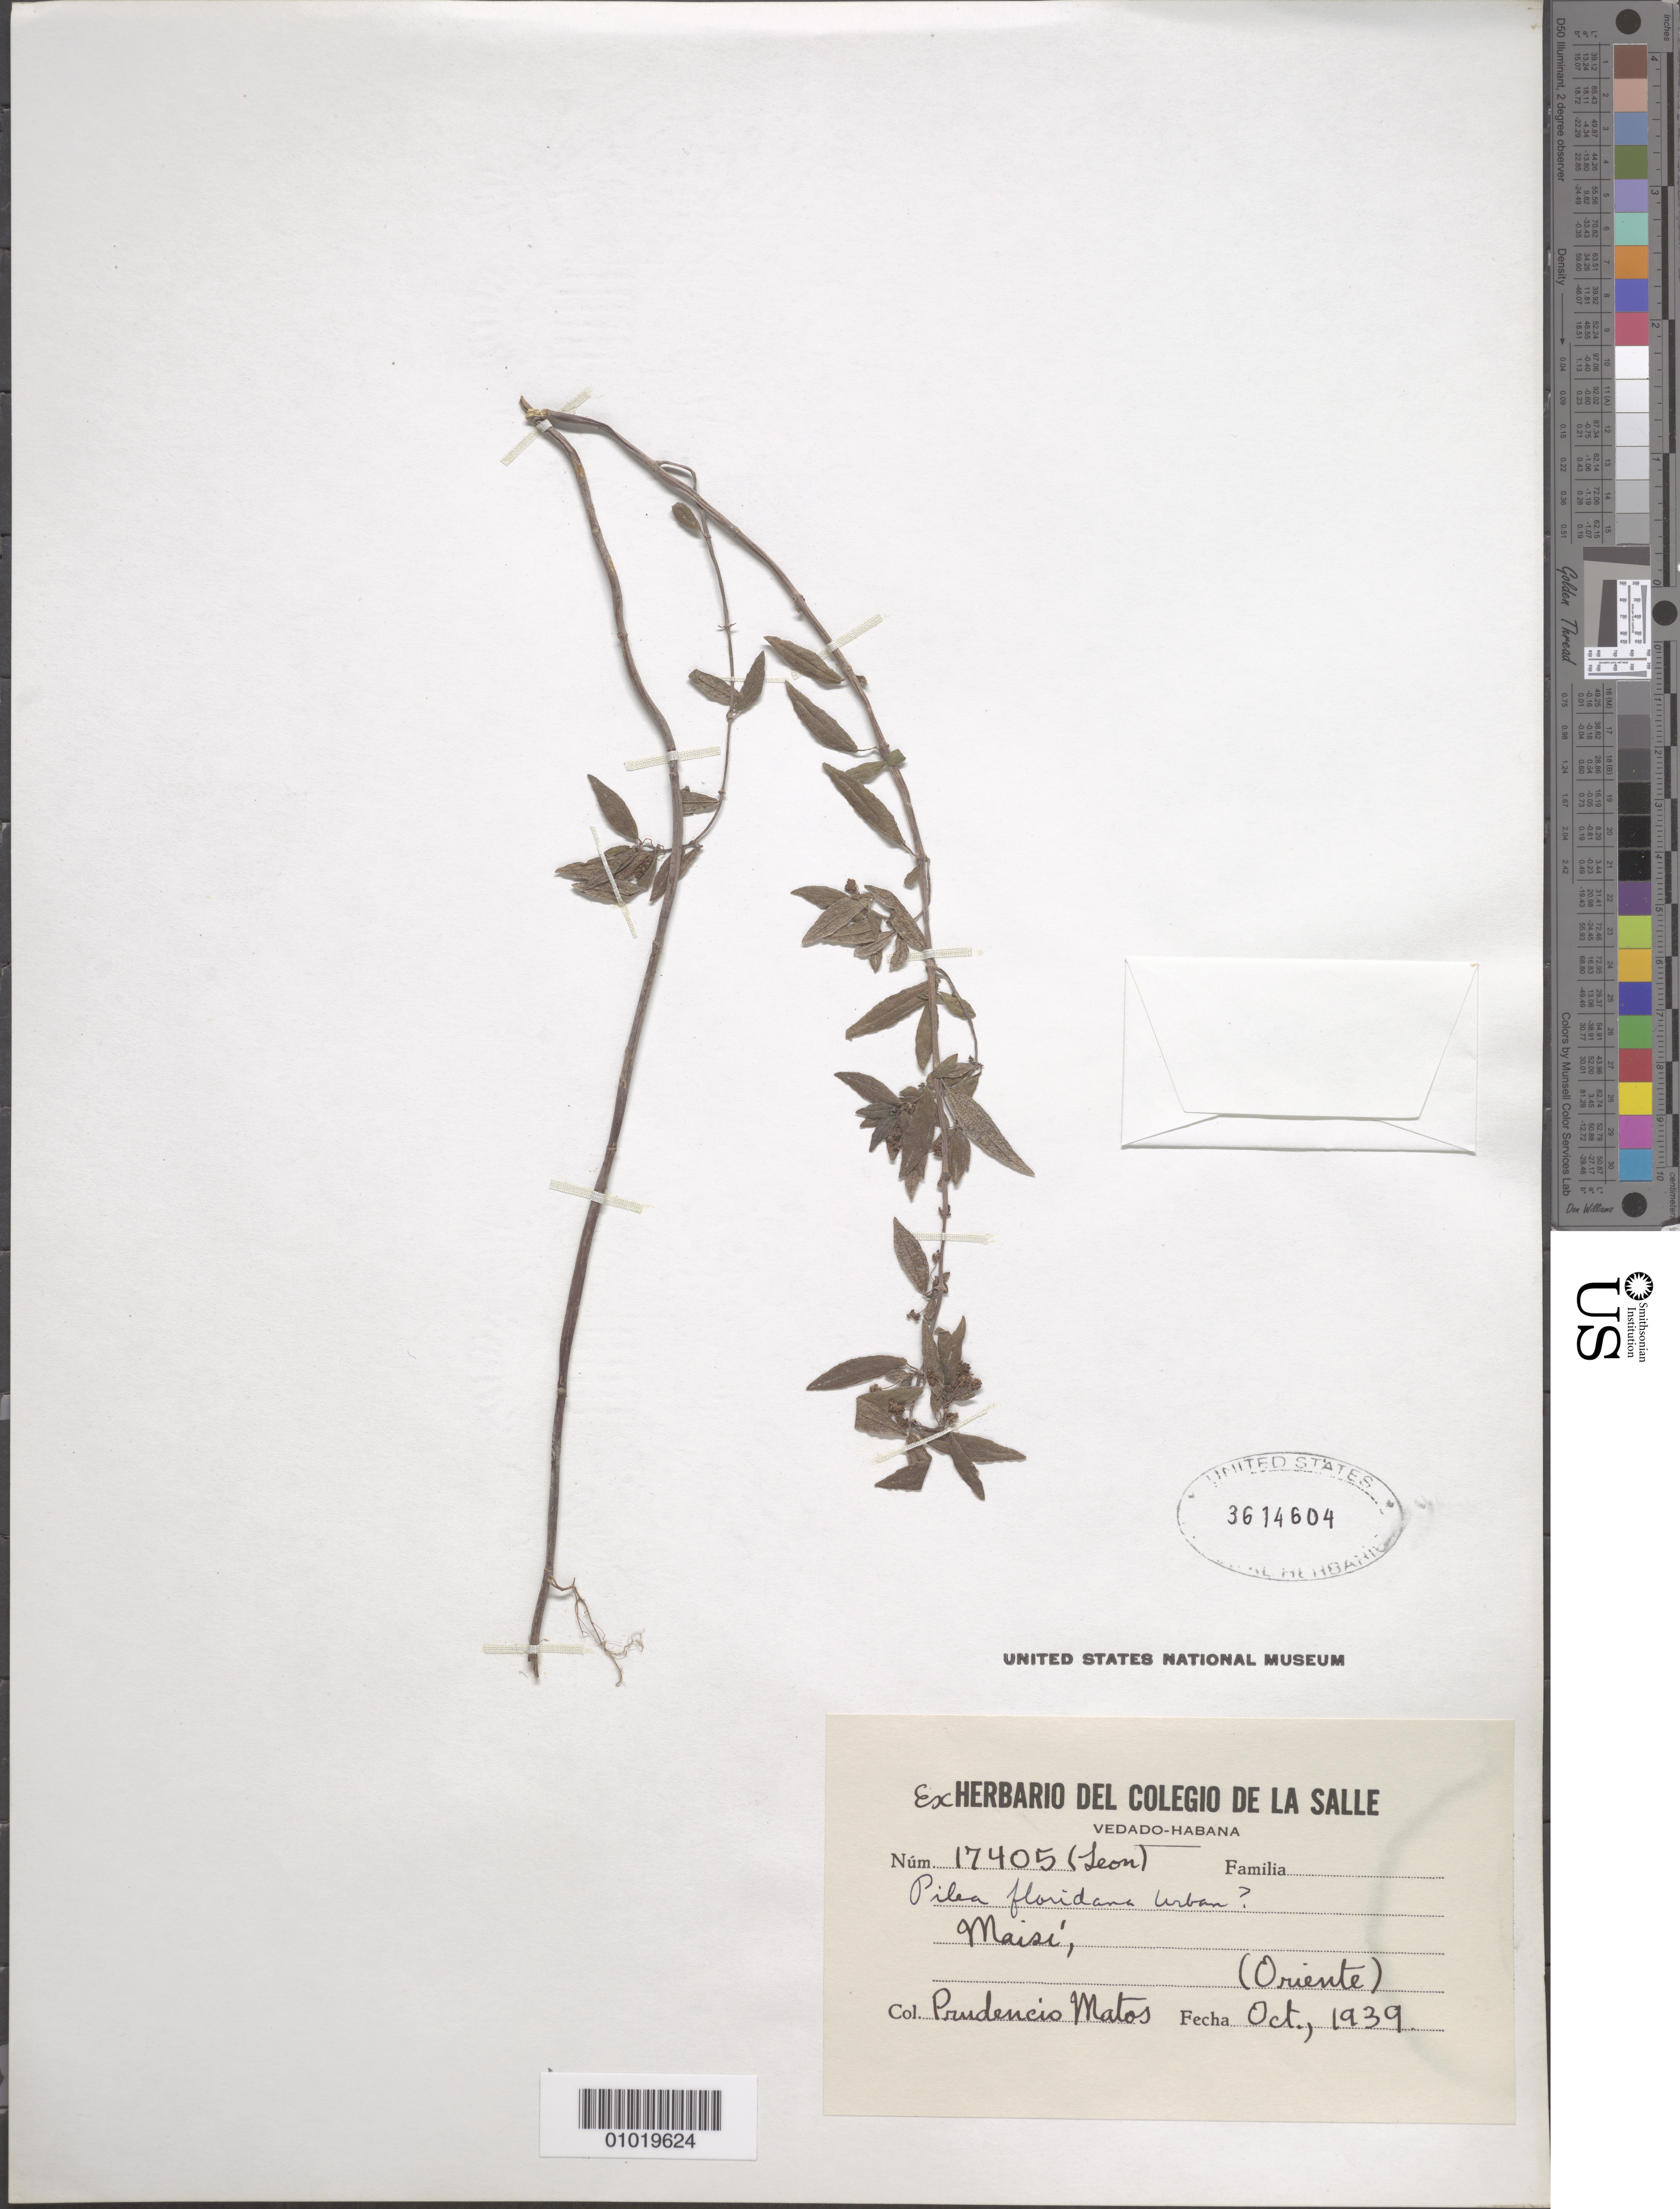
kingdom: Plantae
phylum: Tracheophyta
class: Magnoliopsida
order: Rosales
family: Urticaceae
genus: Pilea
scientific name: Pilea floridana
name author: Urb.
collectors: Bro. León & P. Matos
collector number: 17405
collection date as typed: Oct 1939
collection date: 1939-10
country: Cuba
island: Cuba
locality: Oriente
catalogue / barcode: US 3614604